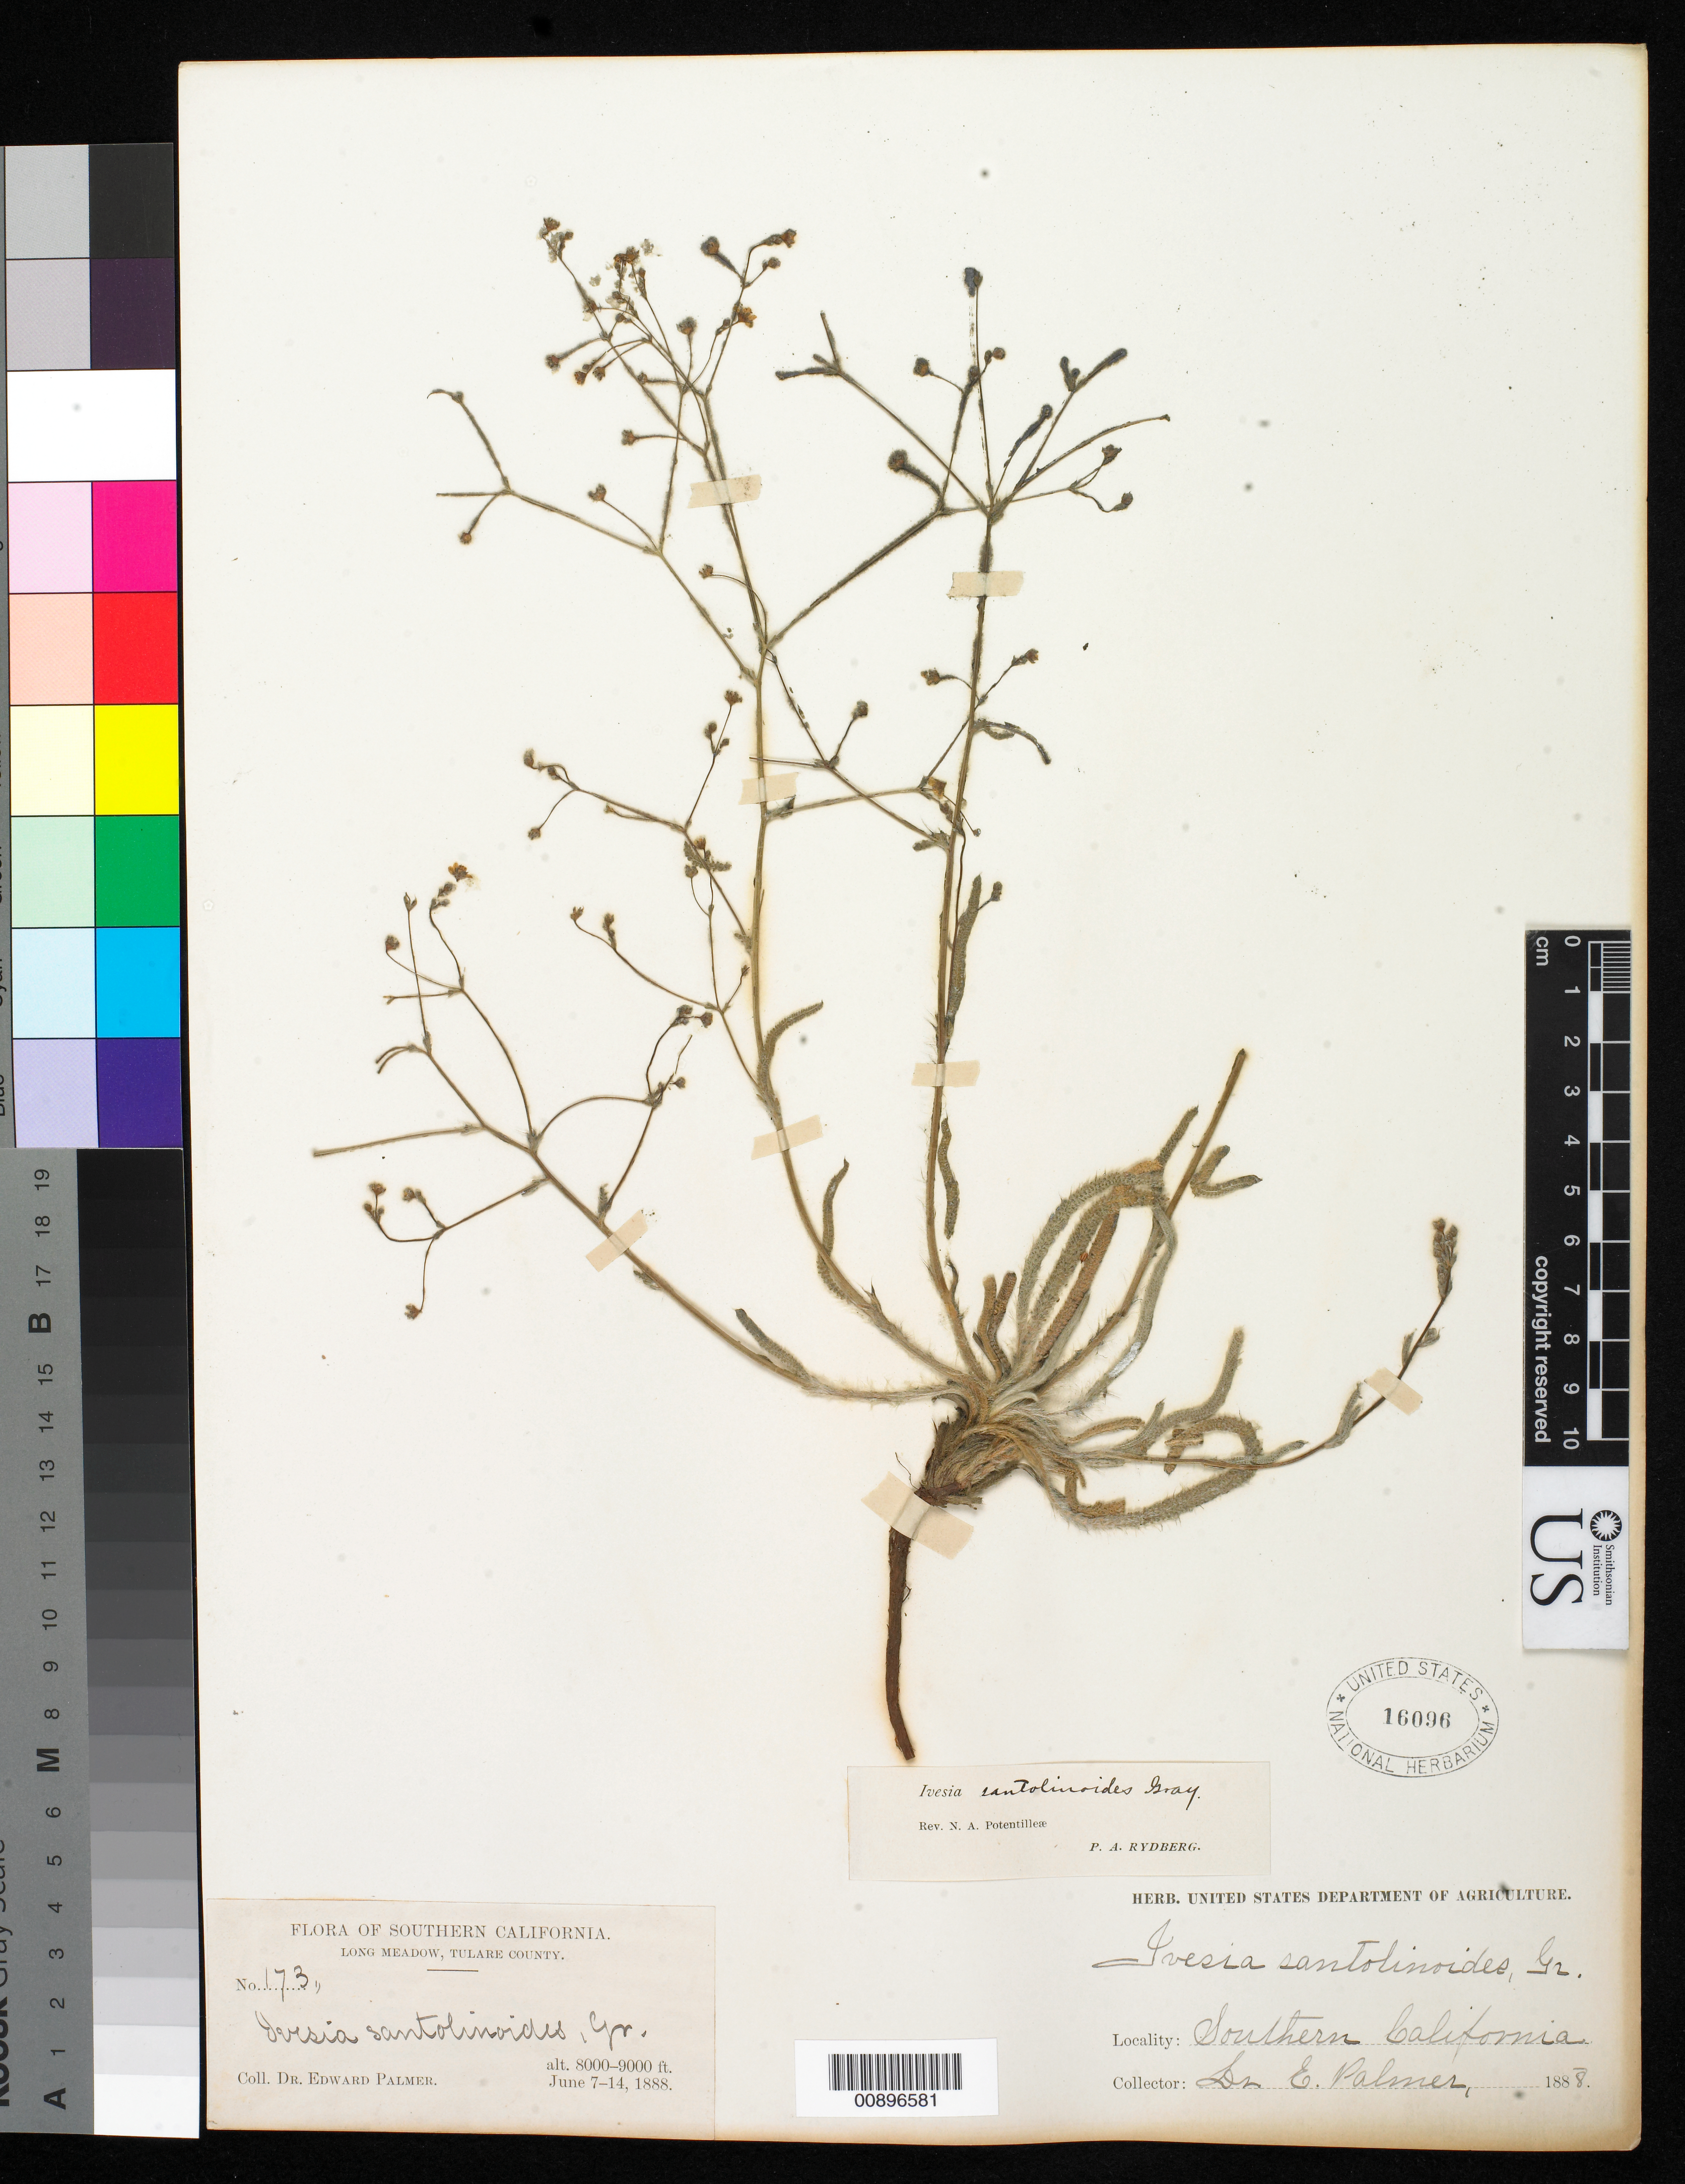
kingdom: Plantae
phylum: Tracheophyta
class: Magnoliopsida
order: Rosales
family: Rosaceae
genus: Potentilla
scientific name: Potentilla santalinoides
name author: (A. Gray) Greene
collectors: E. Palmer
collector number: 173"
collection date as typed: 07 Jun 1888 to 14 Jun 1888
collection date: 1888-06-07/1888-06-14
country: United States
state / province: California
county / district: Tulare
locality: Long Meadow, Tulare County, California.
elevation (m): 2438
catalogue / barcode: US 16096